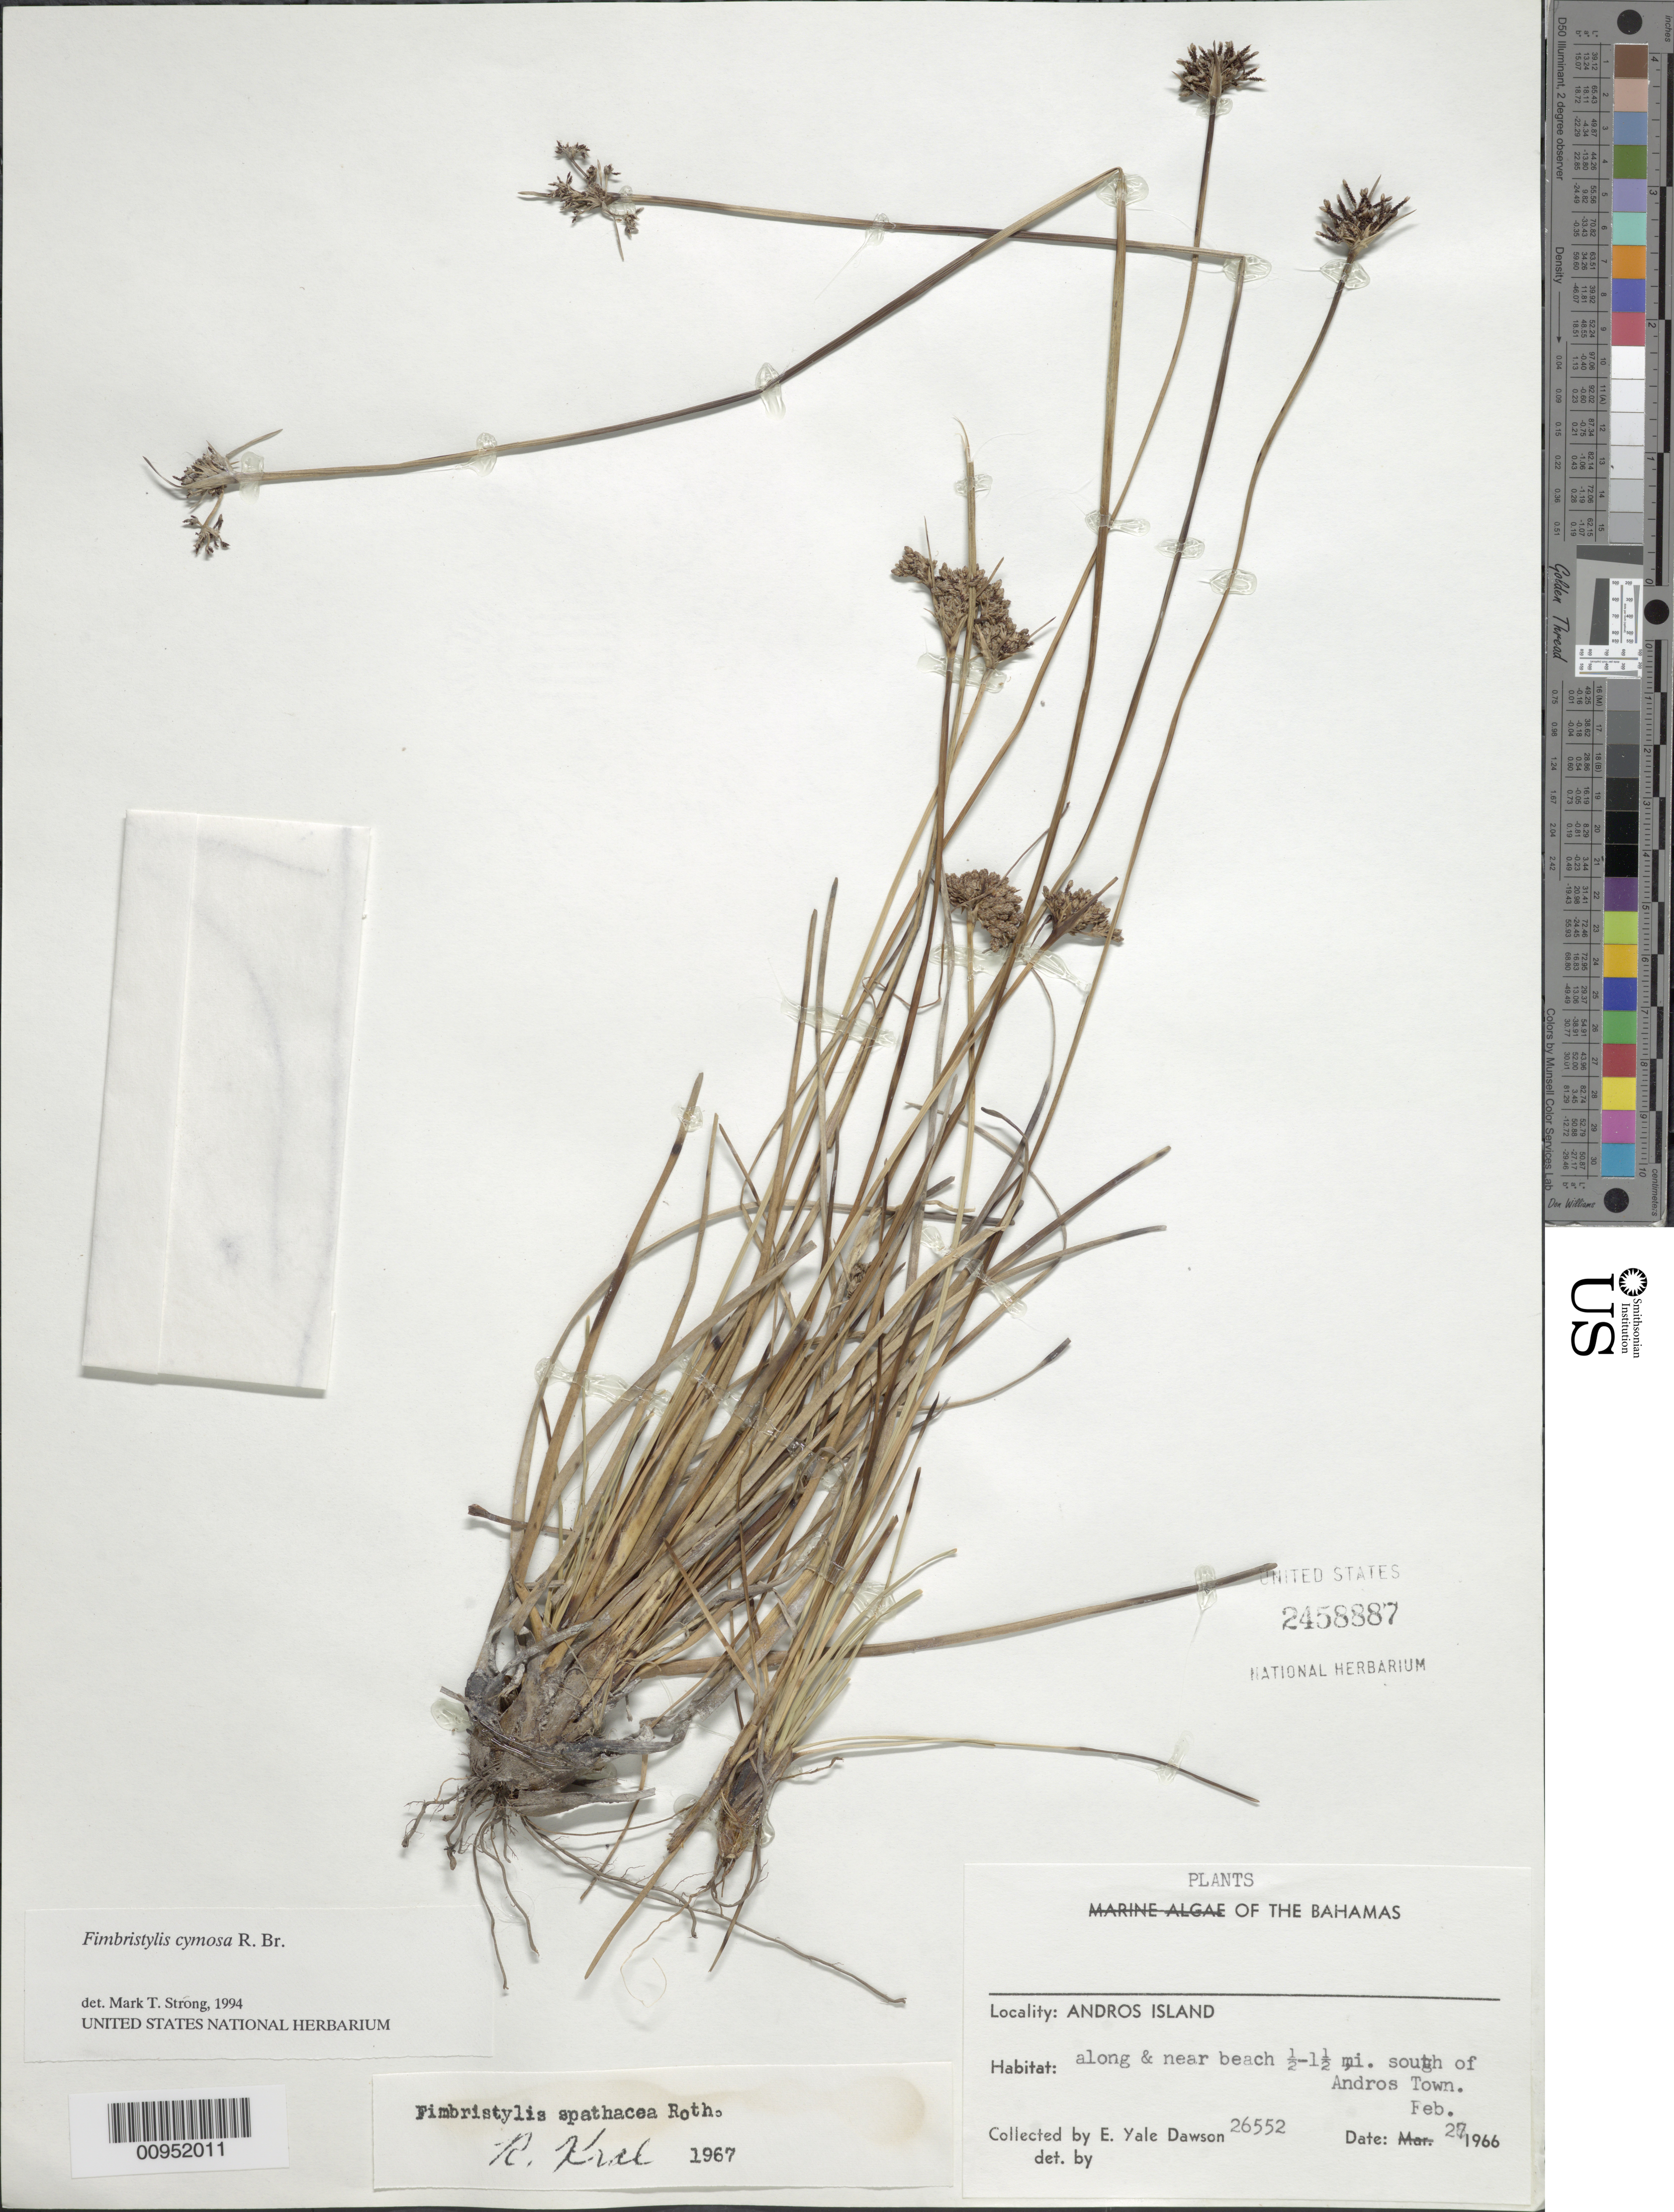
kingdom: Plantae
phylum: Tracheophyta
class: Liliopsida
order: Poales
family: Cyperaceae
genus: Fimbristylis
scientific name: Fimbristylis cymosa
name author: R. Br.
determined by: Strong, M. T., (US), Smithsonian Institution - National Museum of Natural History (UNITED STATES)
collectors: Y. Dawson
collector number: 26552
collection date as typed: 27 Feb 1966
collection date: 1966-02-27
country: Bahamas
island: Andros Island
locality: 1/2 to 1 1/2 S of Andros Town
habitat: Along and near beach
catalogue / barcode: US 2458887